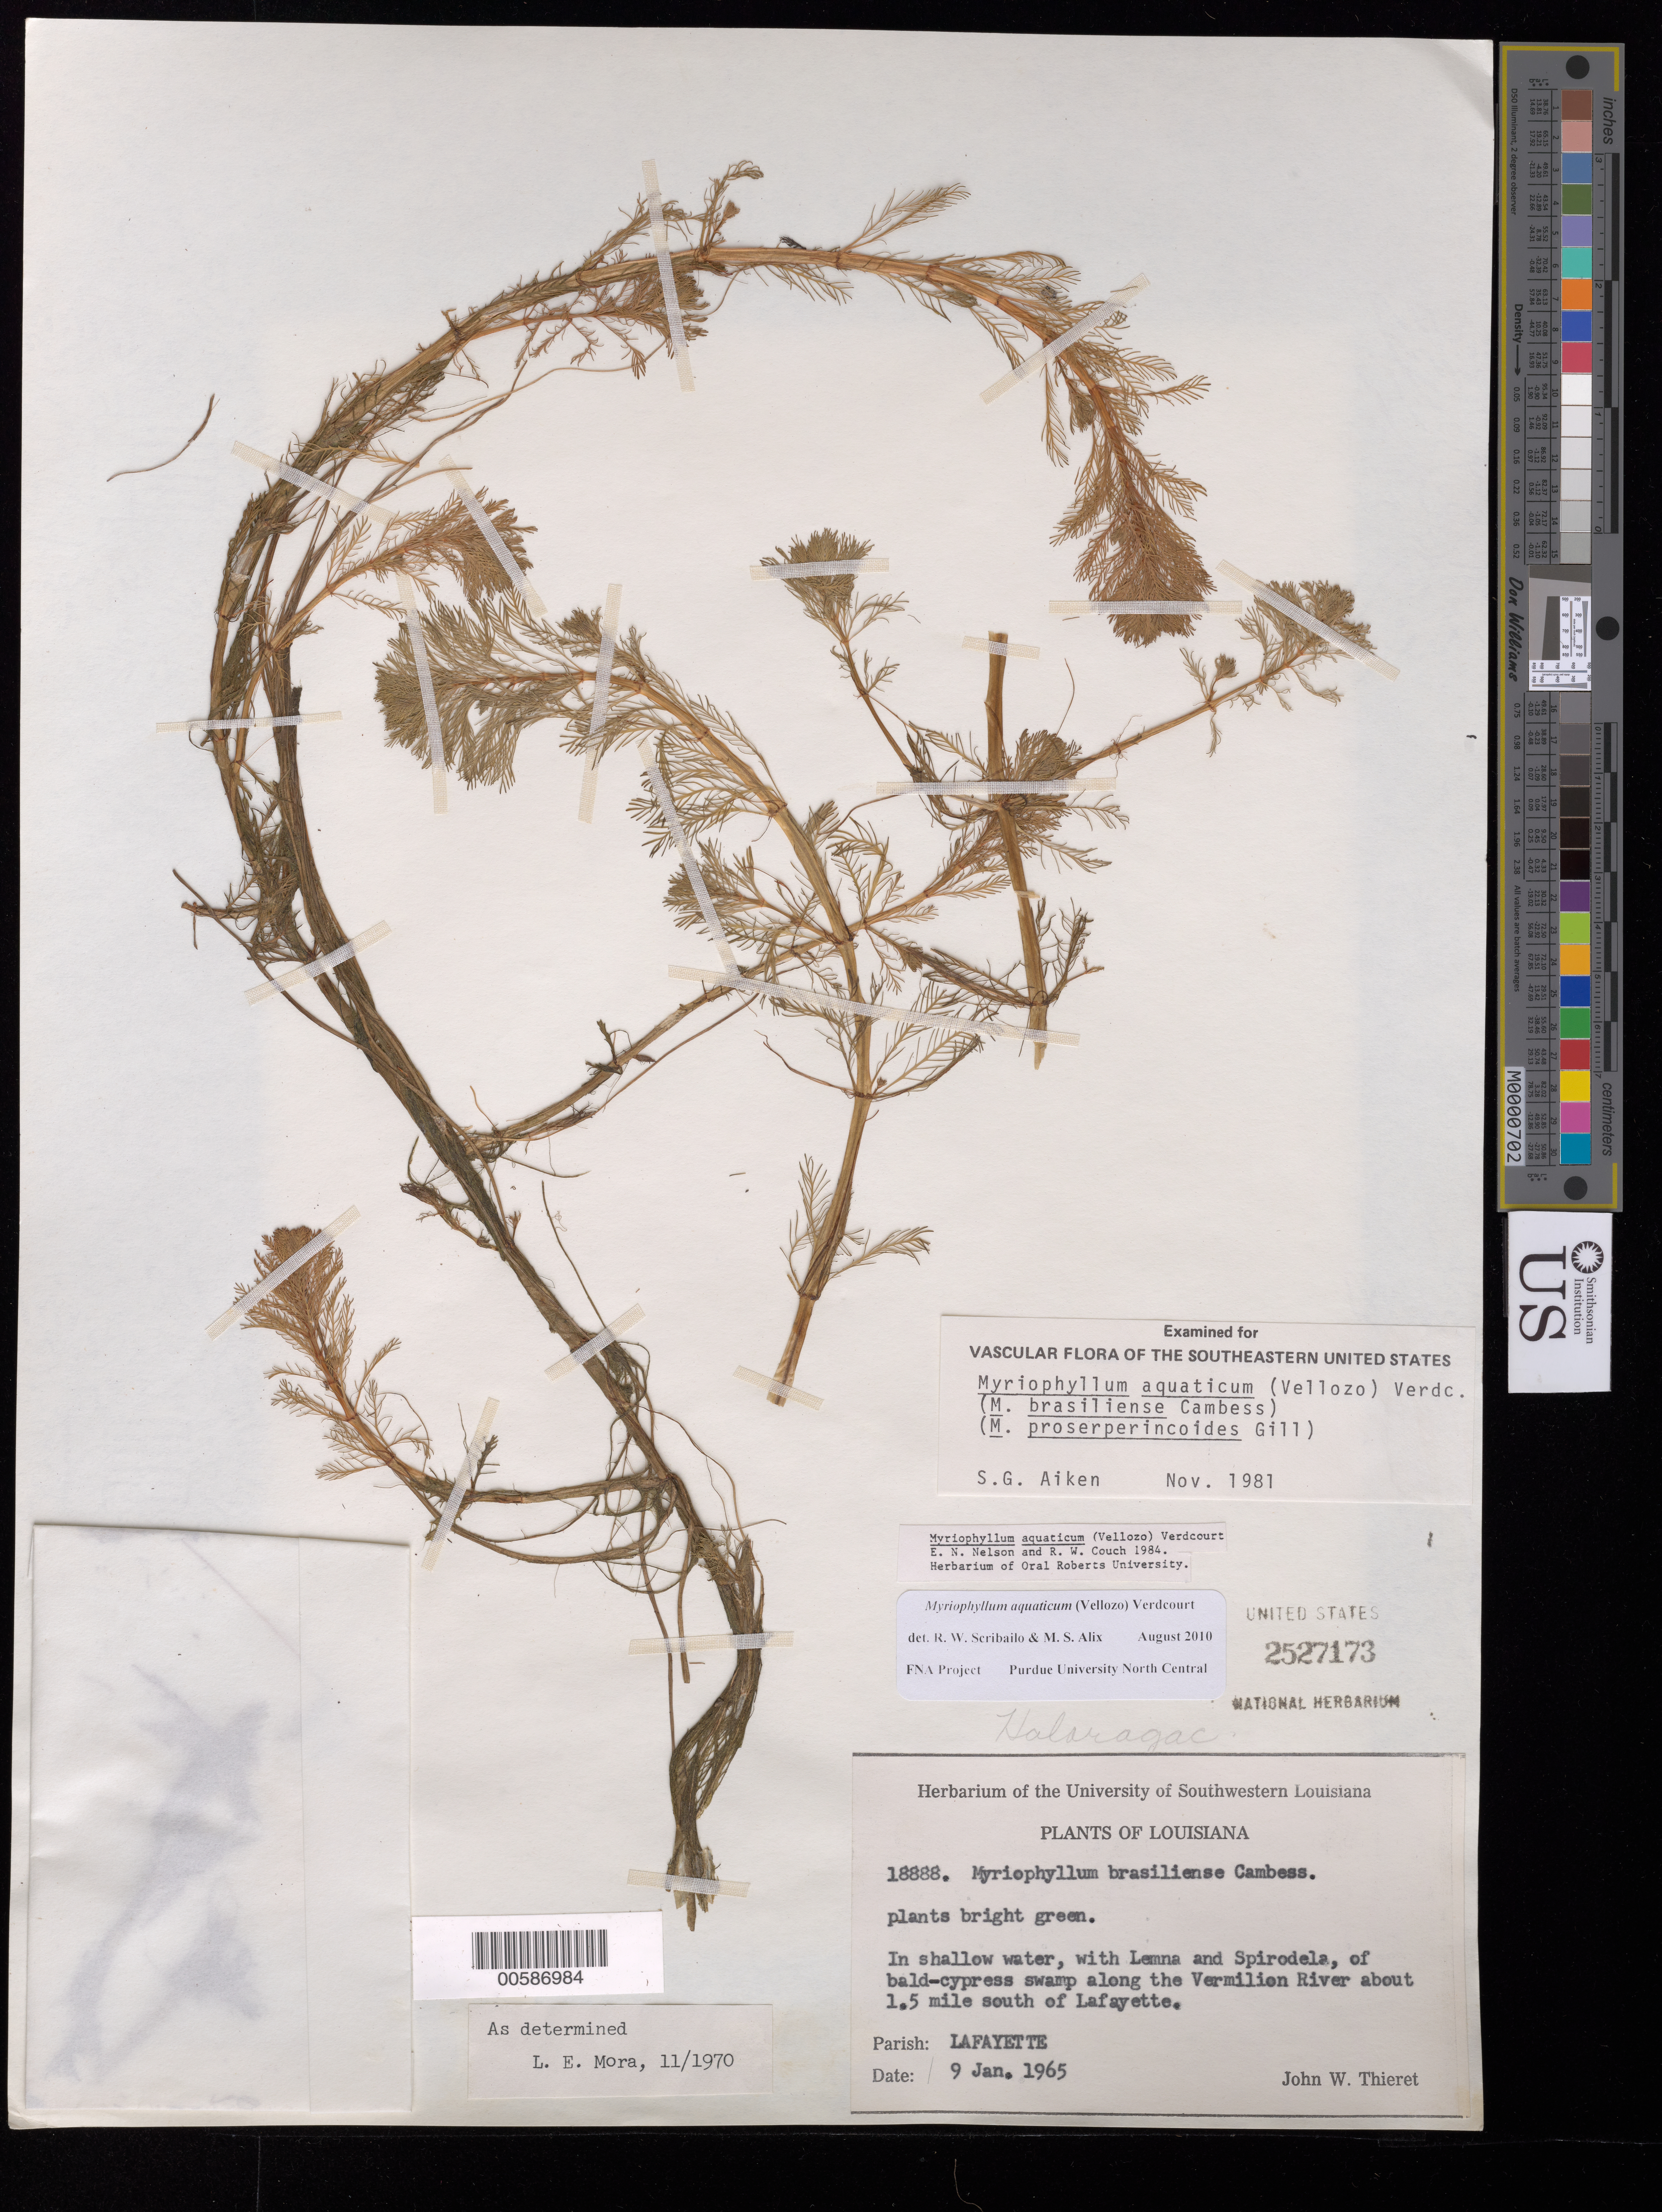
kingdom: Plantae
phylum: Tracheophyta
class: Magnoliopsida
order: Saxifragales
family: Haloragaceae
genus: Myriophyllum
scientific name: Myriophyllum aquaticum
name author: (Vell.) Verdc.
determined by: Scribailo, R. W.; Alix, M. S.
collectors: J. W. Thieret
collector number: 18888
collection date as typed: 09 Jan 1965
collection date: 1965-01-09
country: United States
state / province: Louisiana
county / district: Lafayette Parish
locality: Along Vermilion River, S of Lafayette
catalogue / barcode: US 2527173